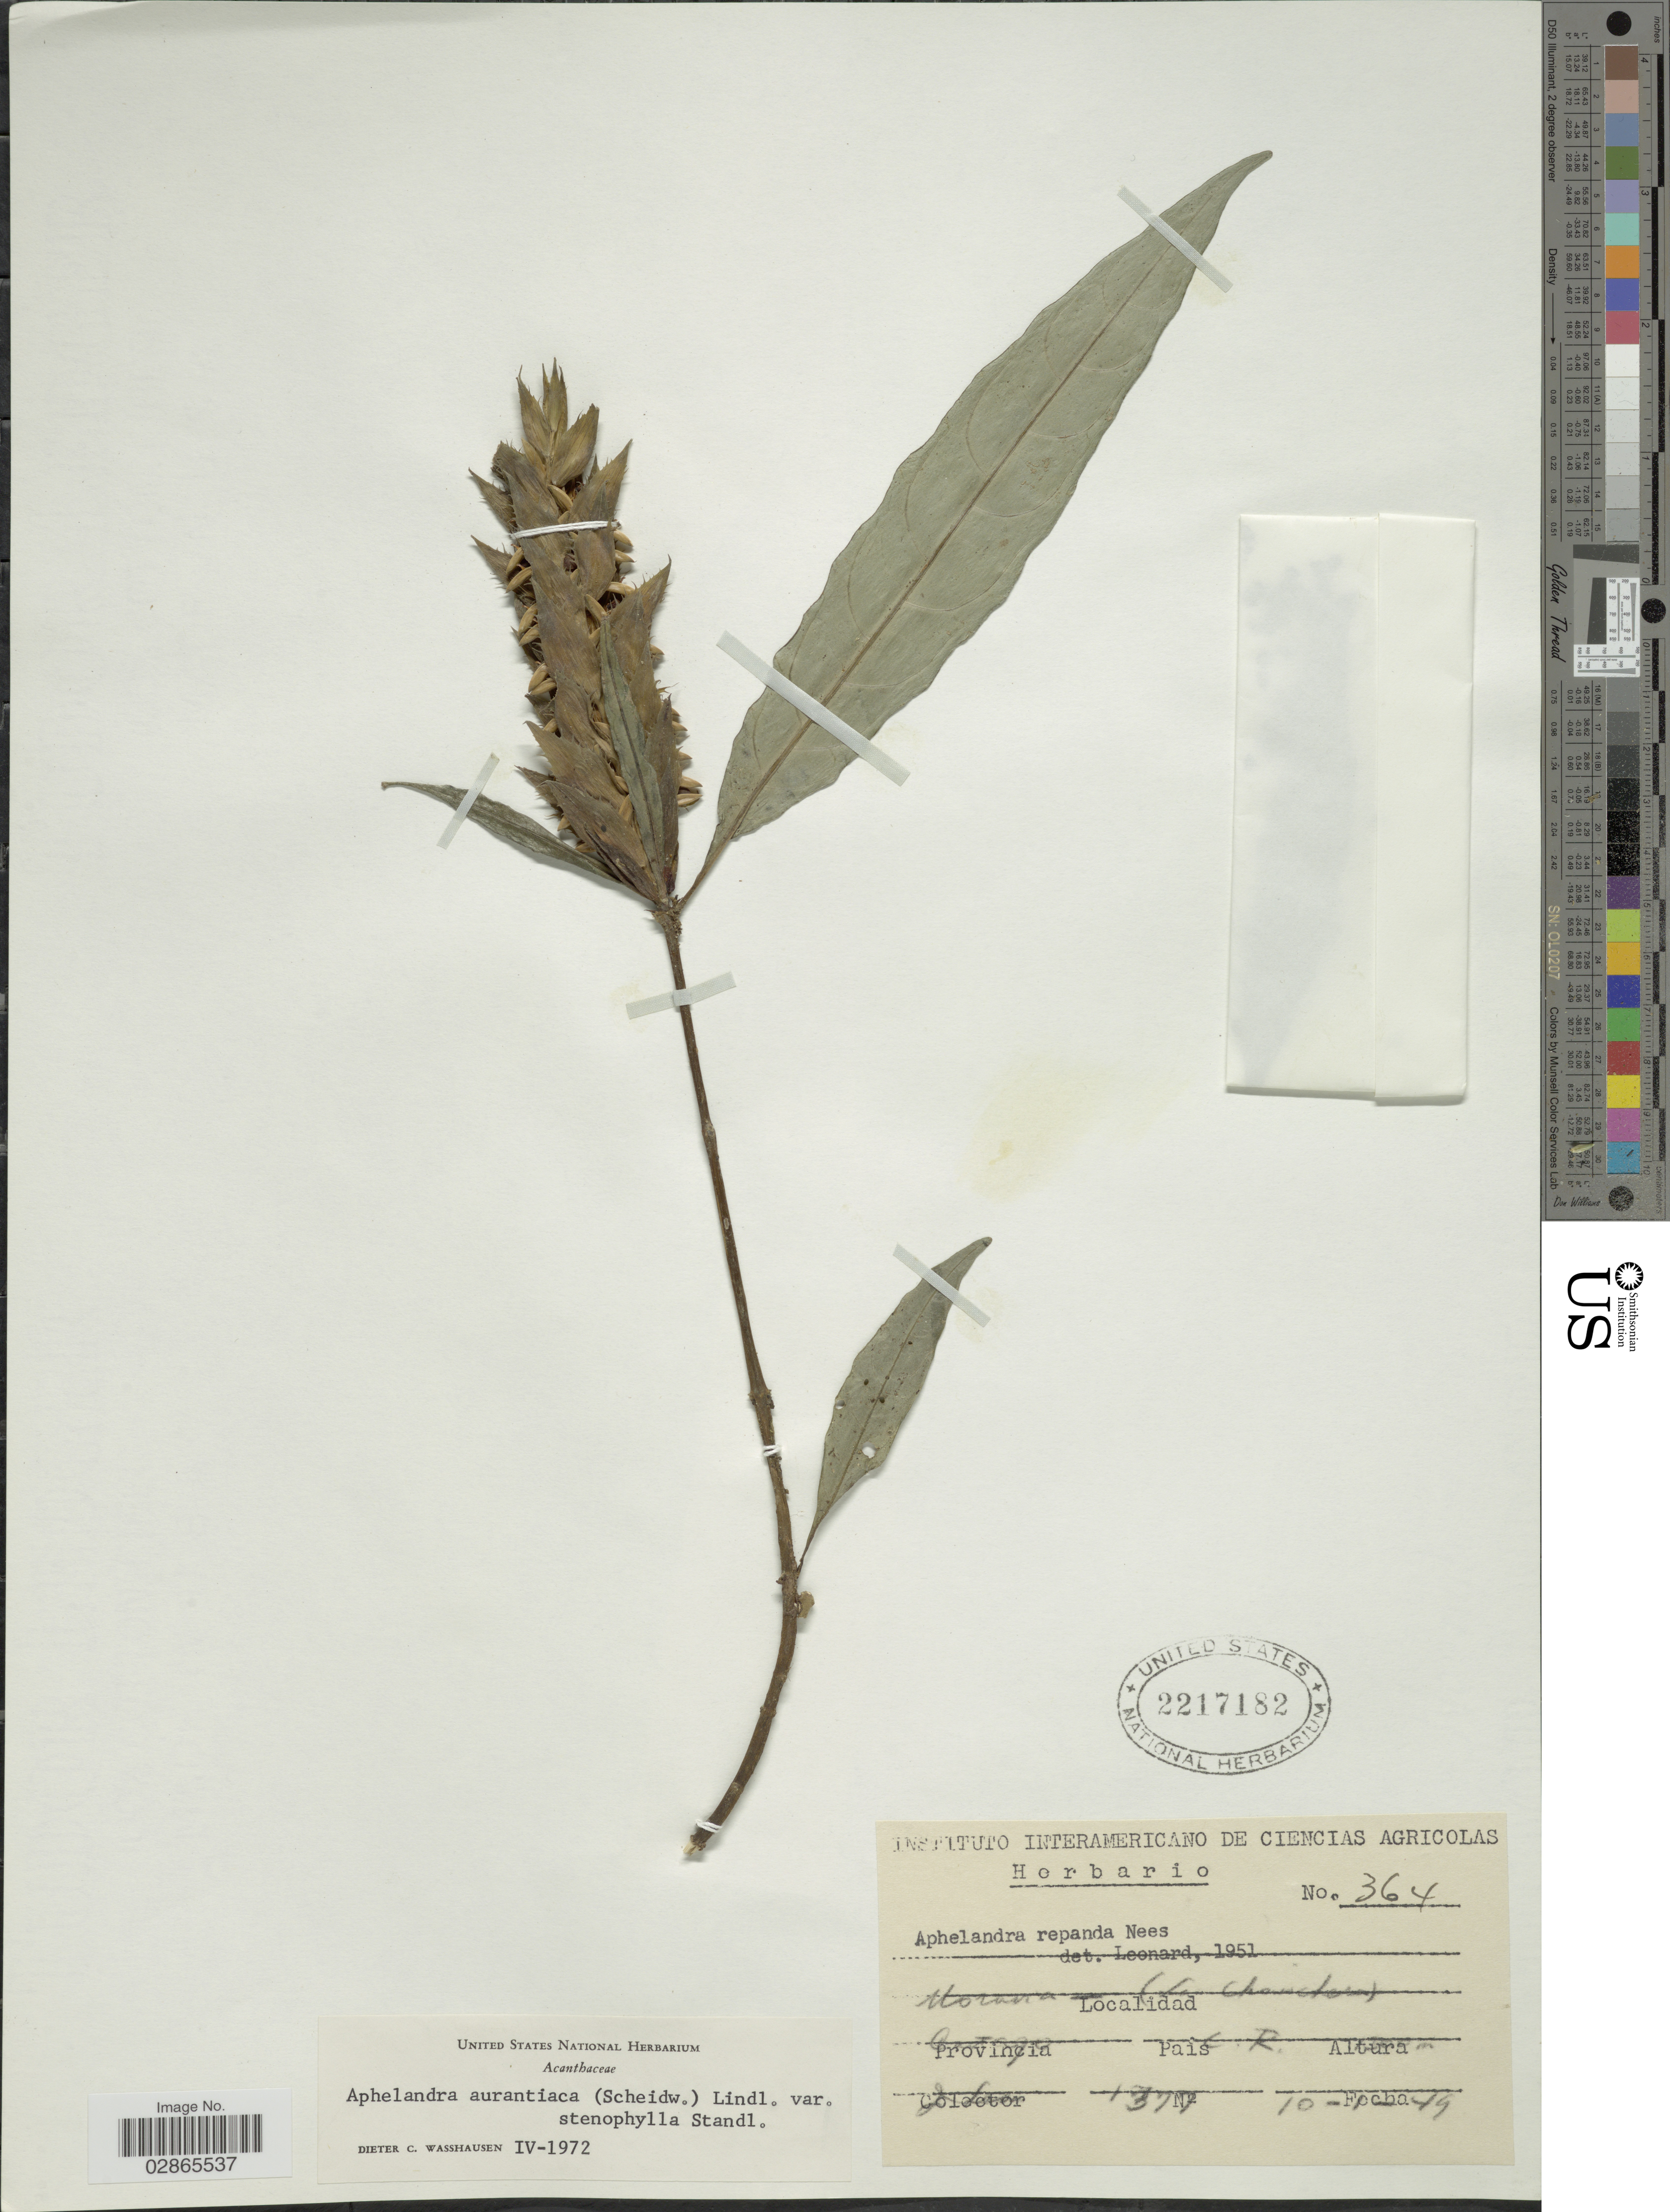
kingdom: Plantae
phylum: Tracheophyta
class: Magnoliopsida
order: Lamiales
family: Acanthaceae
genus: Aphelandra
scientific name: Aphelandra aurantiaca var. stenophylla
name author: Standl.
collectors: J. León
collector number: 1377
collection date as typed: Transcribed d/m/y: 10/1/49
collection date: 1949-01-10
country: Costa Rica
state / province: Cartago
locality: Moravia (La Chanchera)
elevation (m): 1300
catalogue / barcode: US 2217182